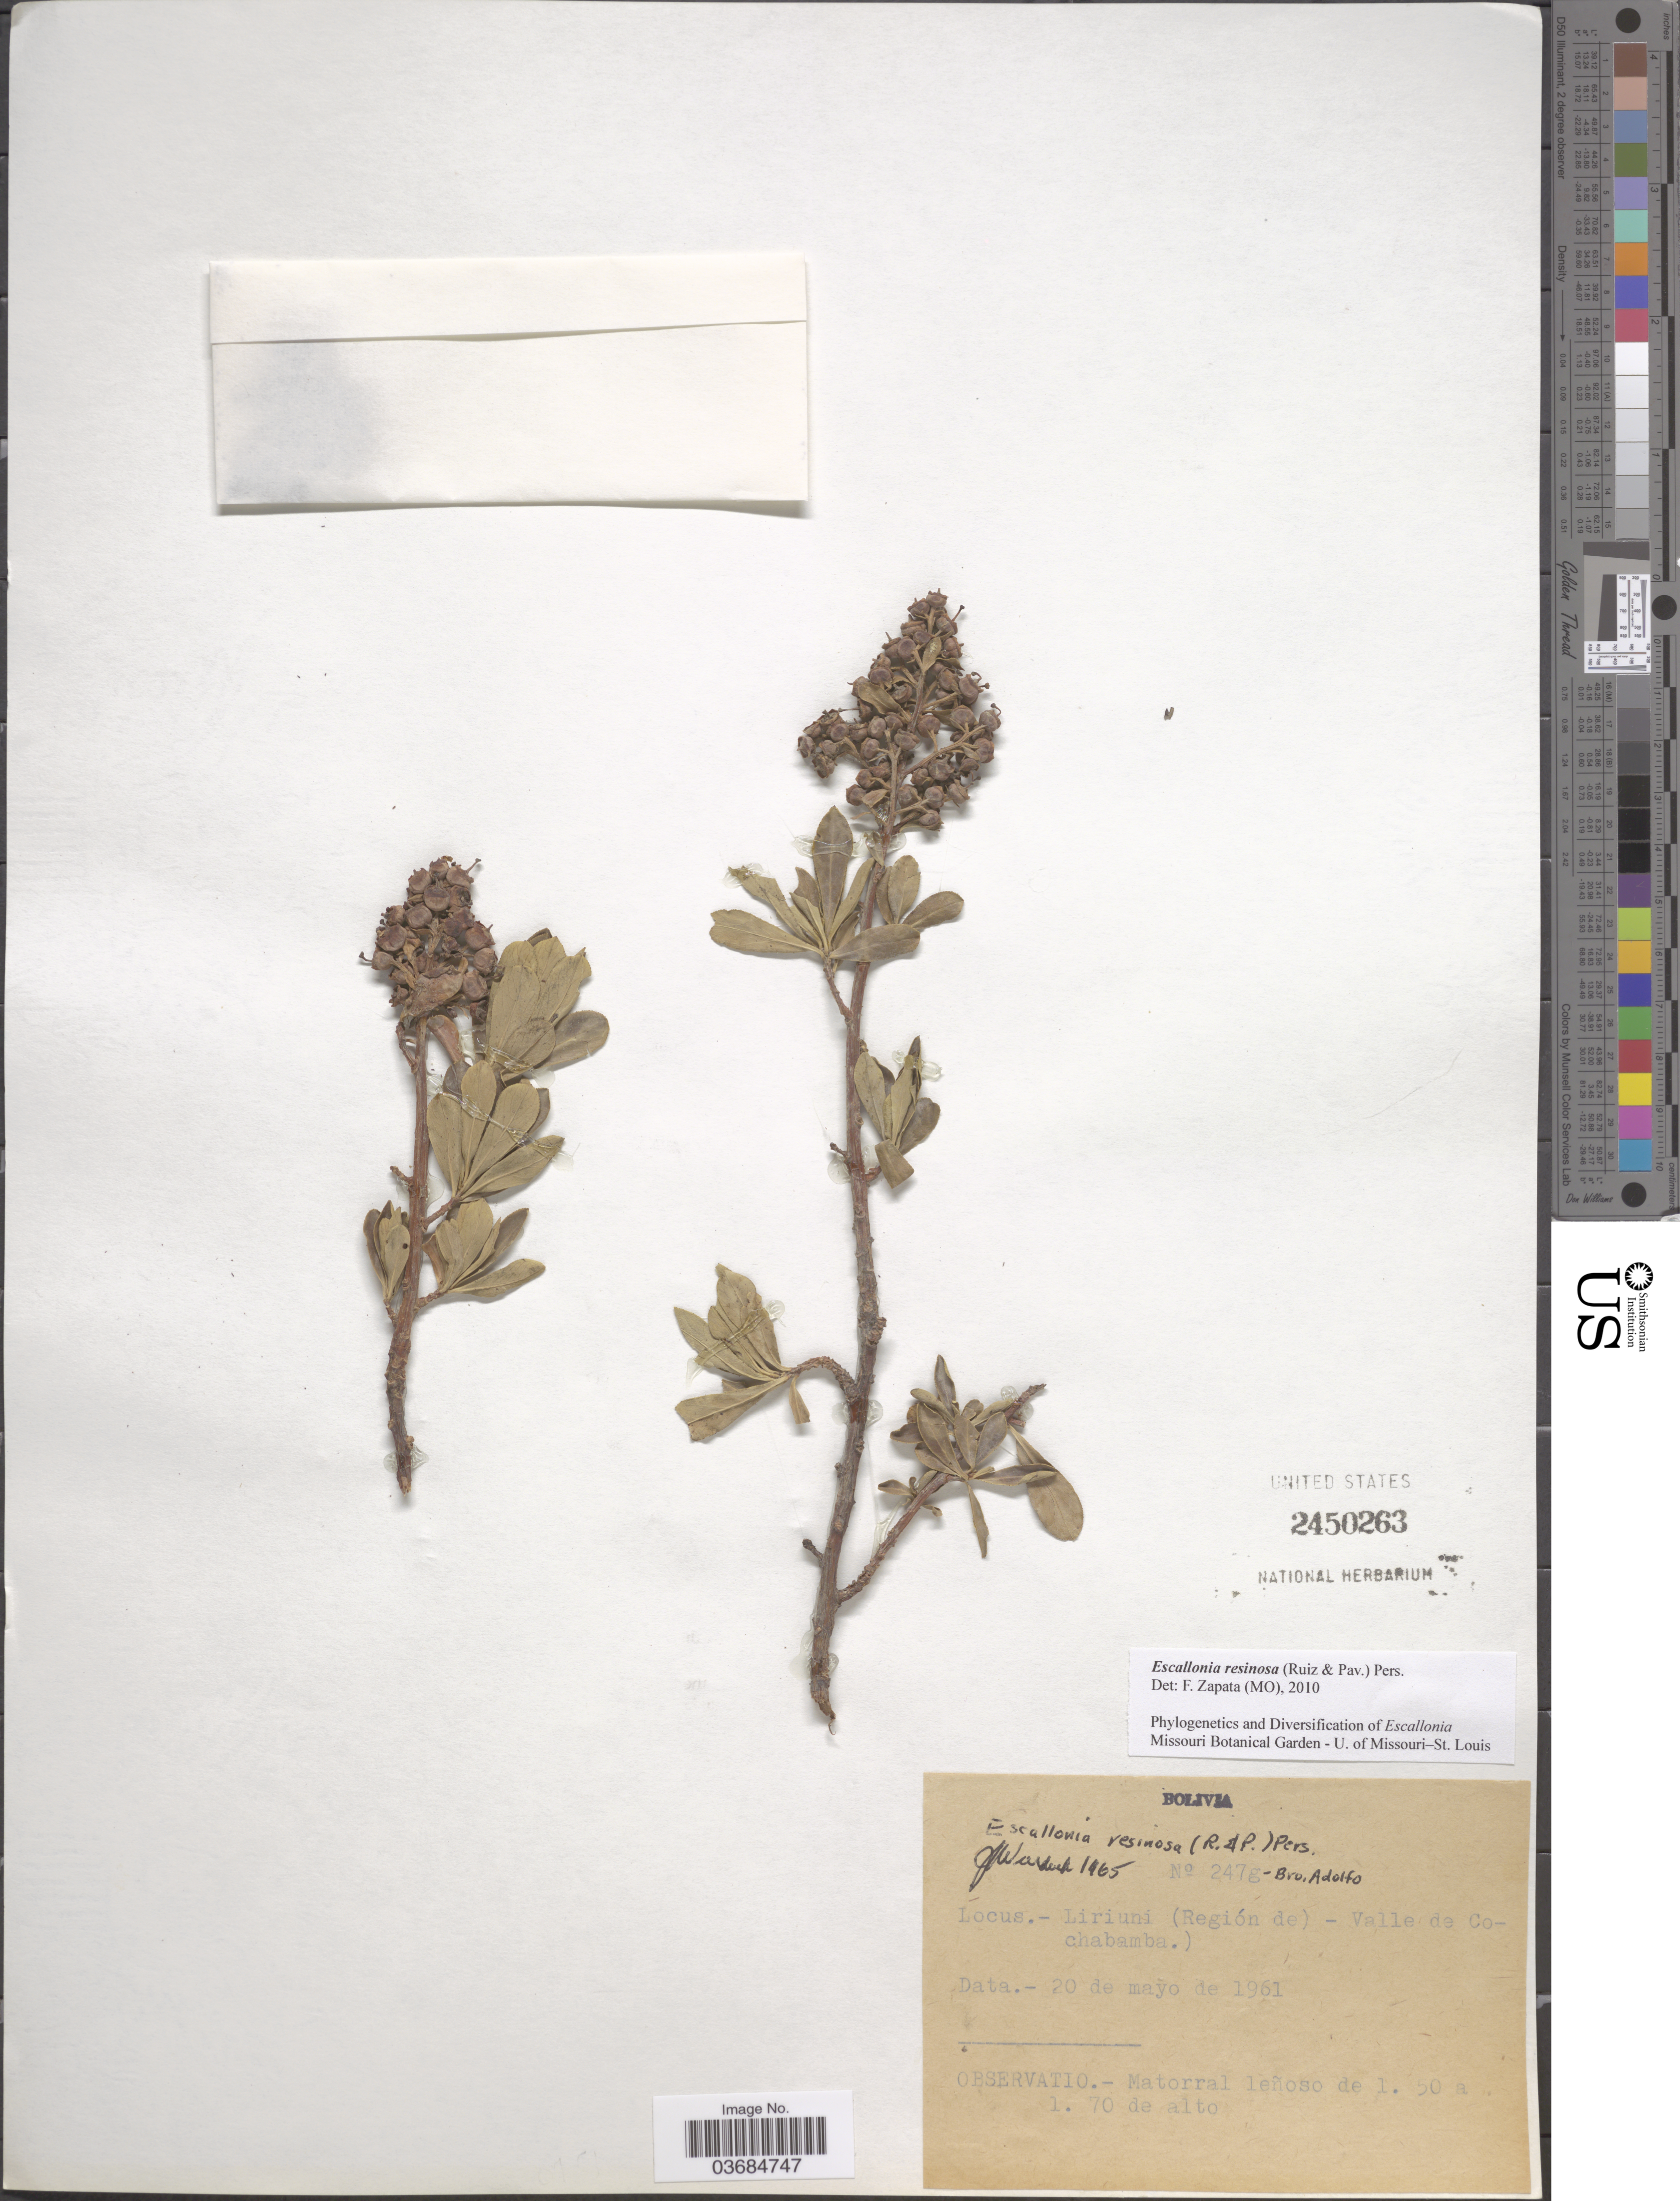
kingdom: Plantae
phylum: Tracheophyta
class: Magnoliopsida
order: Escalloniales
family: Escalloniaceae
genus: Escallonia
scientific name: Escallonia resinosa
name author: (Ruiz & Pav.) Pers.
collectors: Bro. Adolfo M.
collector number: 247E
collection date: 1961-05-20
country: Bolivia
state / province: Cochabamba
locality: Liriuni (Región de) - Valle de Cochabamba.).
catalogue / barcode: US 2450263